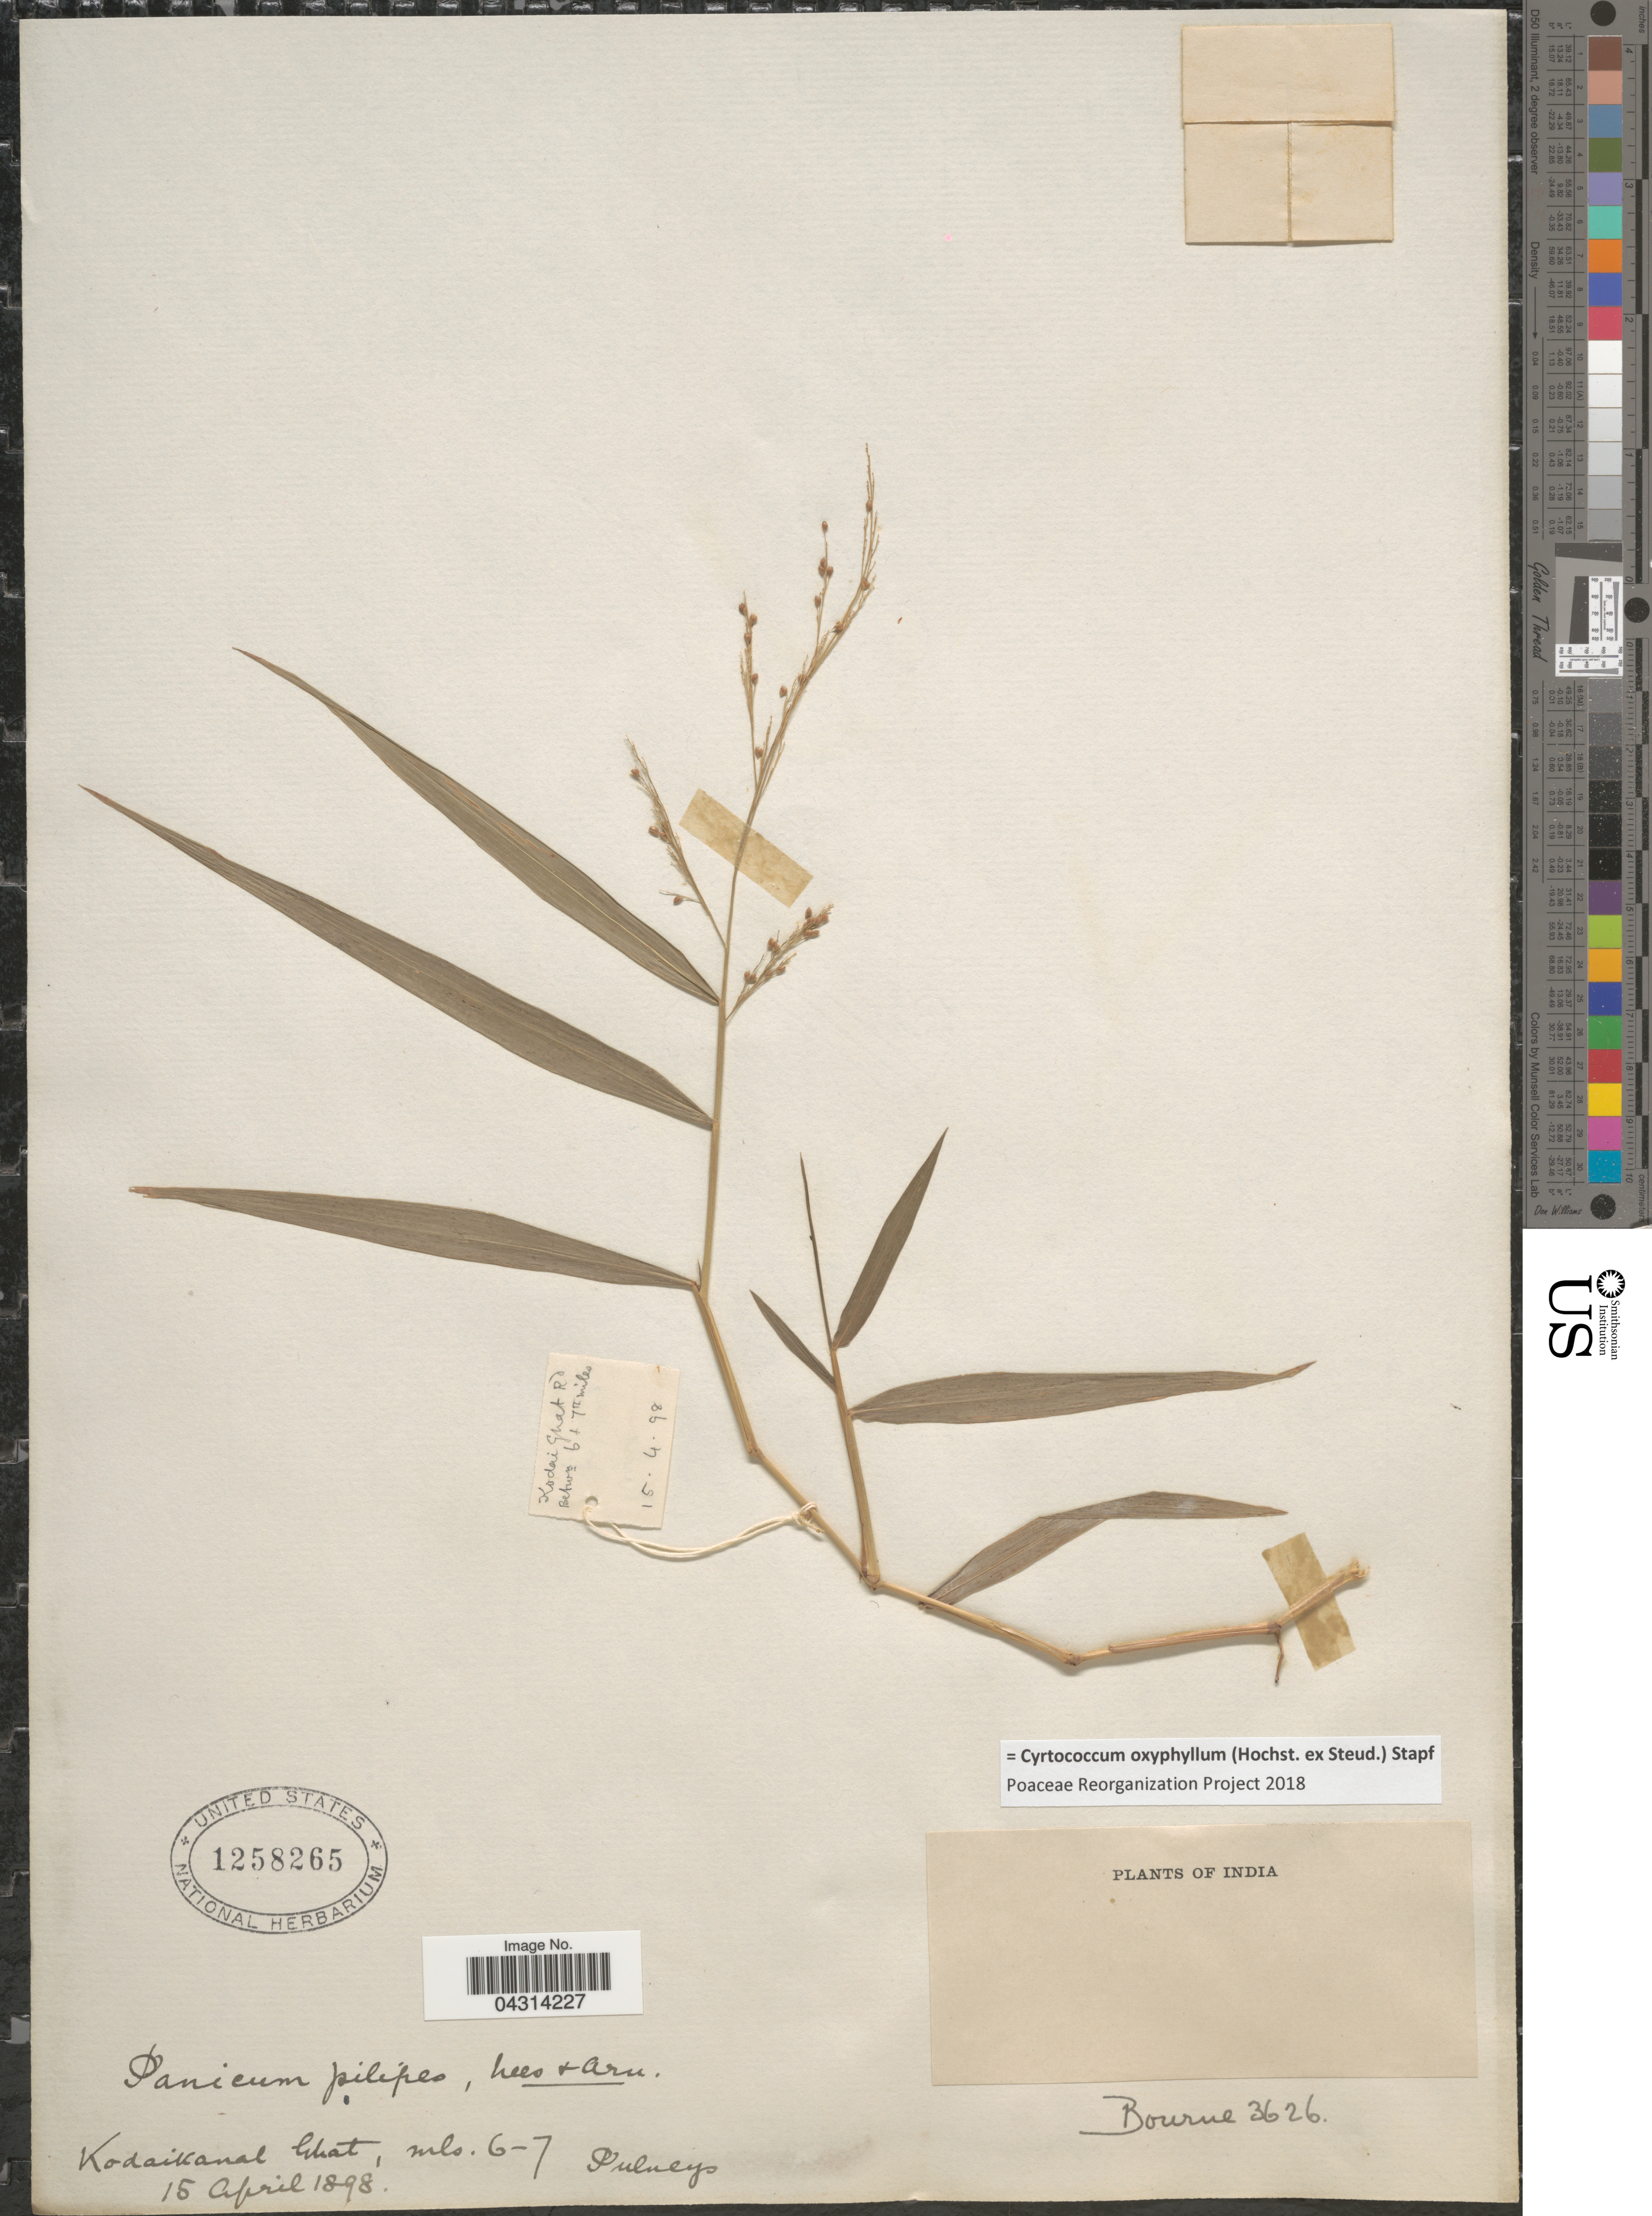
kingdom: Plantae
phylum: Tracheophyta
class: Liliopsida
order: Poales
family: Poaceae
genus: Cyrtococcum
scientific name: Cyrtococcum oxyphyllum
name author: (Steud.) Stapf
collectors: -- Bourne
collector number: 3626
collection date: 1898-04-15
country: India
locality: Kodaikanal Ghat, mls. 6-7. Pulneys.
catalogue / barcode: US 1258265